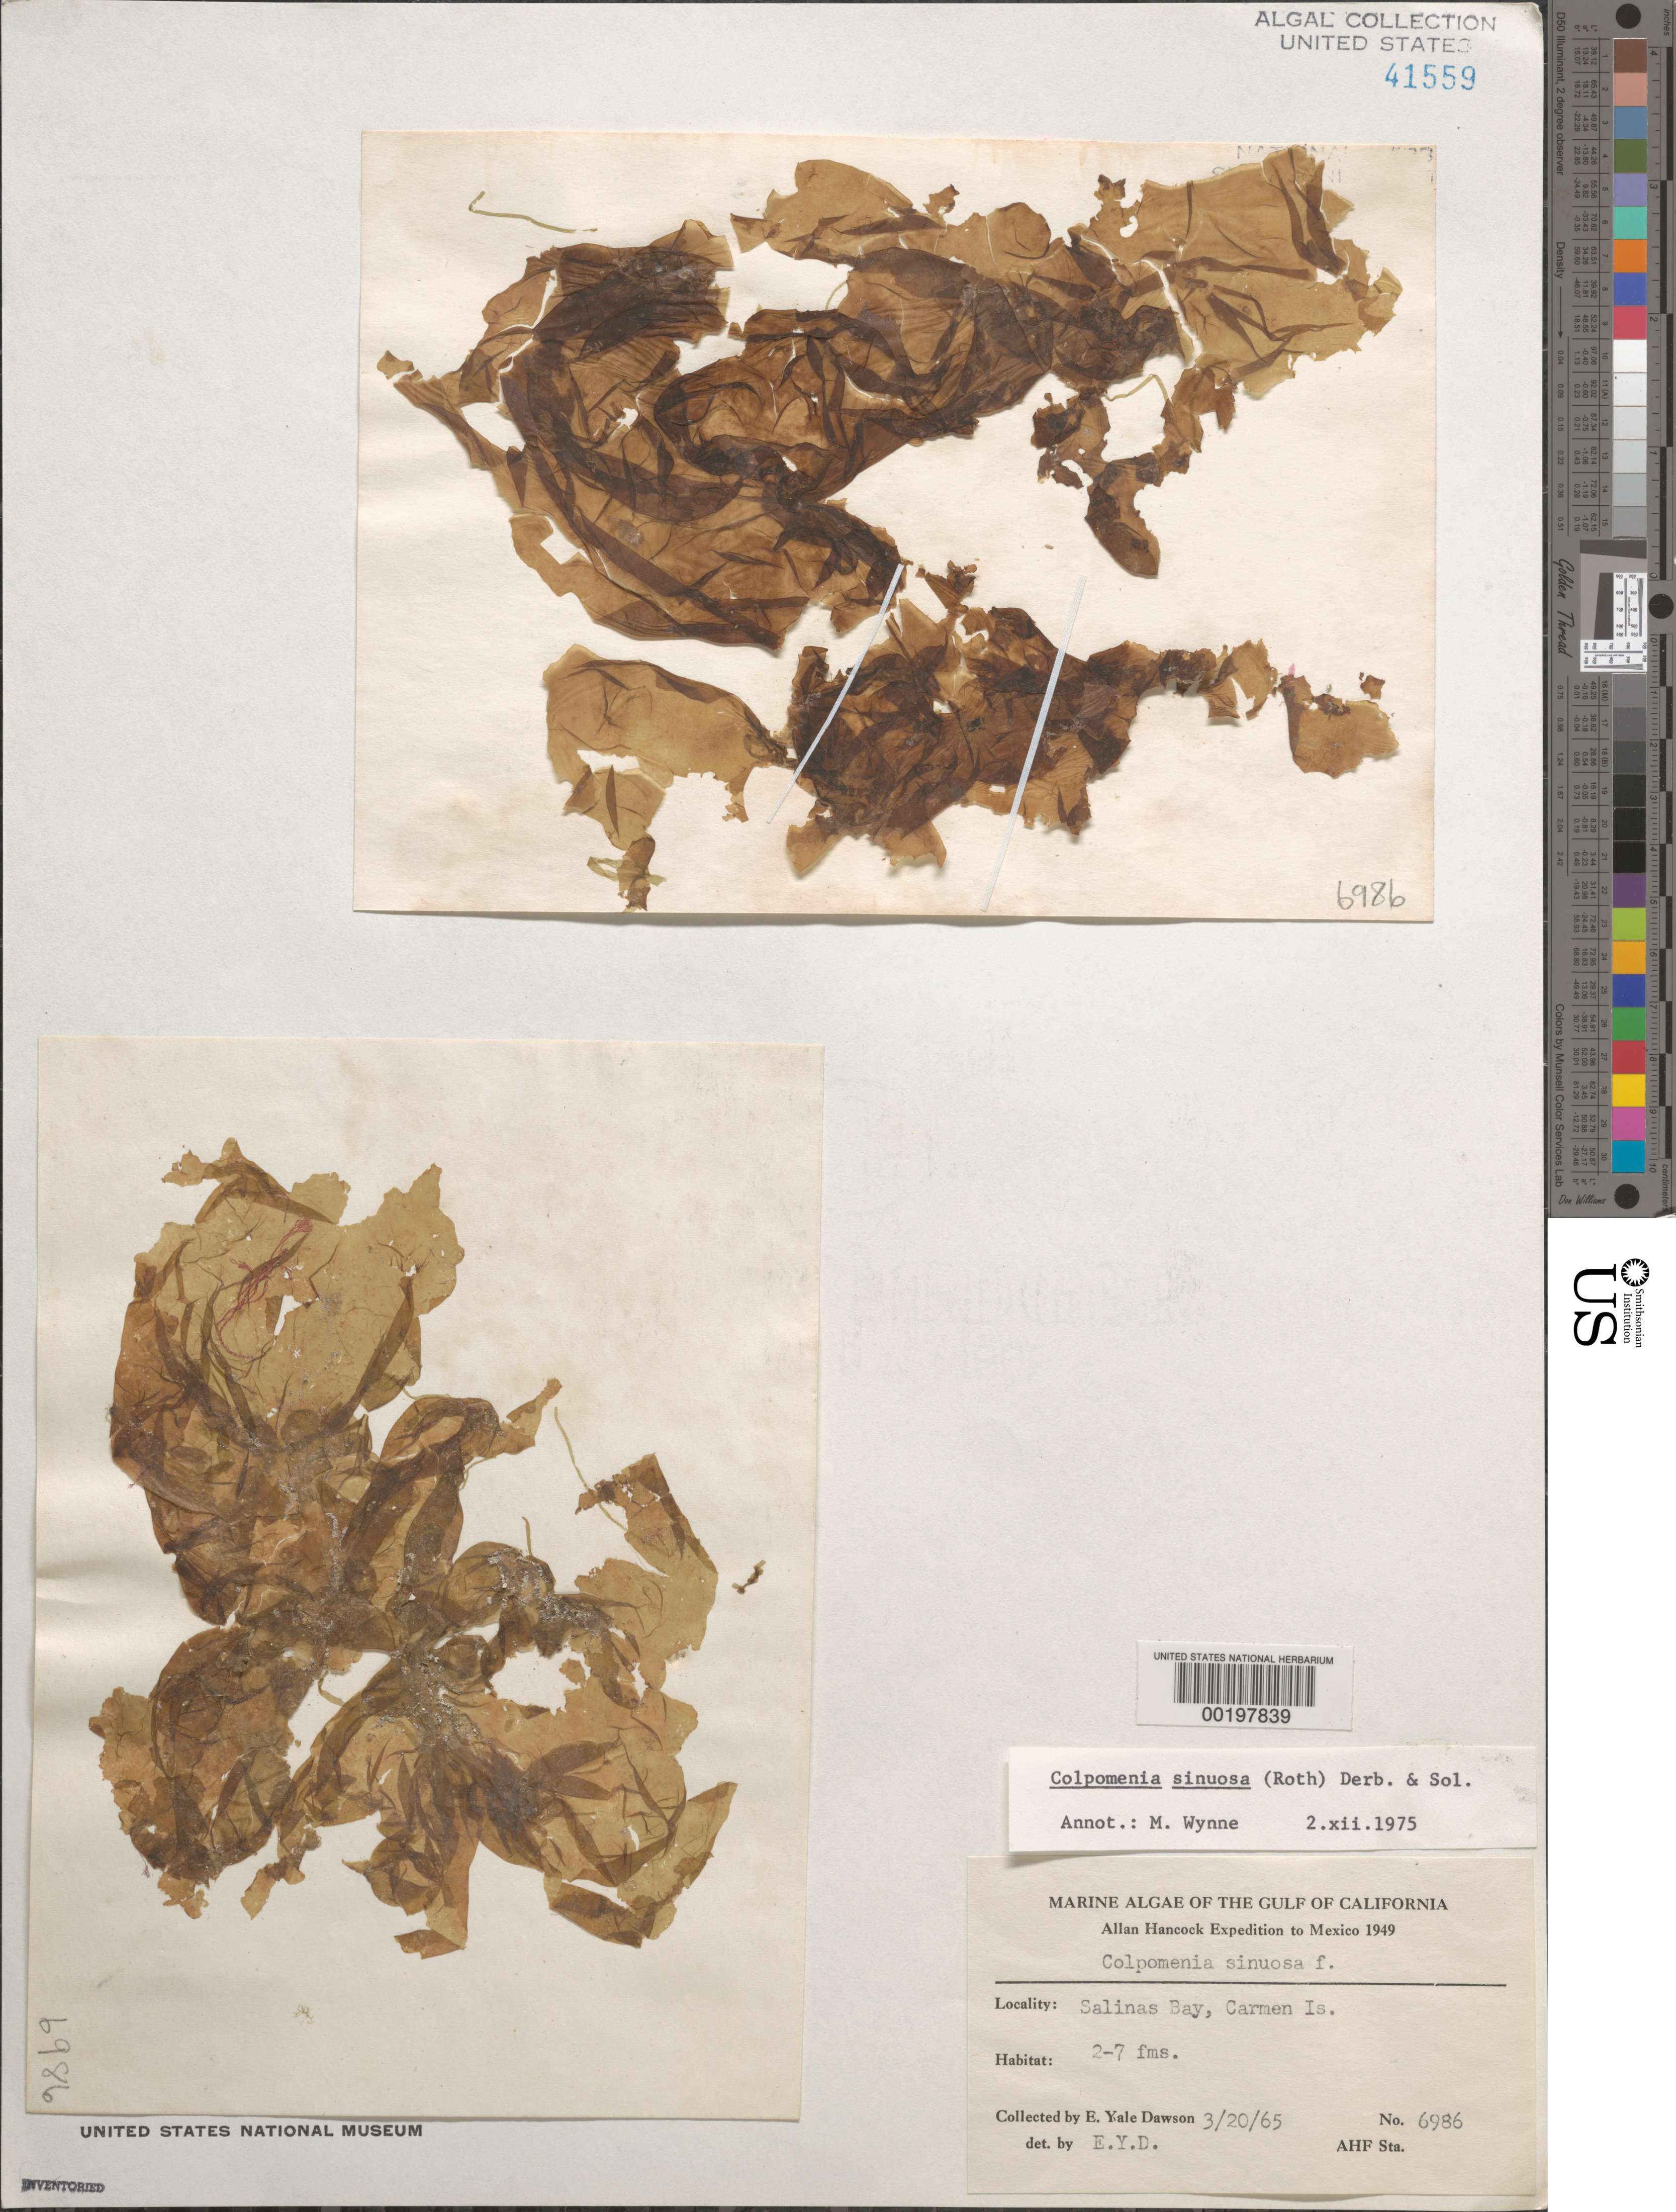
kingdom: Chromista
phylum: Ochrophyta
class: Phaeophyceae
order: Scytosiphonales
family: Scytosiphonaceae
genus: Colpomenia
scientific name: Colpomenia sinuosa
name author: (K. Mert. ex Roth) Derbes & Solier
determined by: Wynne, M. J.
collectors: E. Y. Dawson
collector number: EYD 6986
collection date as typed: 20 Mar 1965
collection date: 1965-03-20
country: Mexico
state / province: Baja California Sur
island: Isla Carmen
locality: Bahia Salinas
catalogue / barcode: US 41559